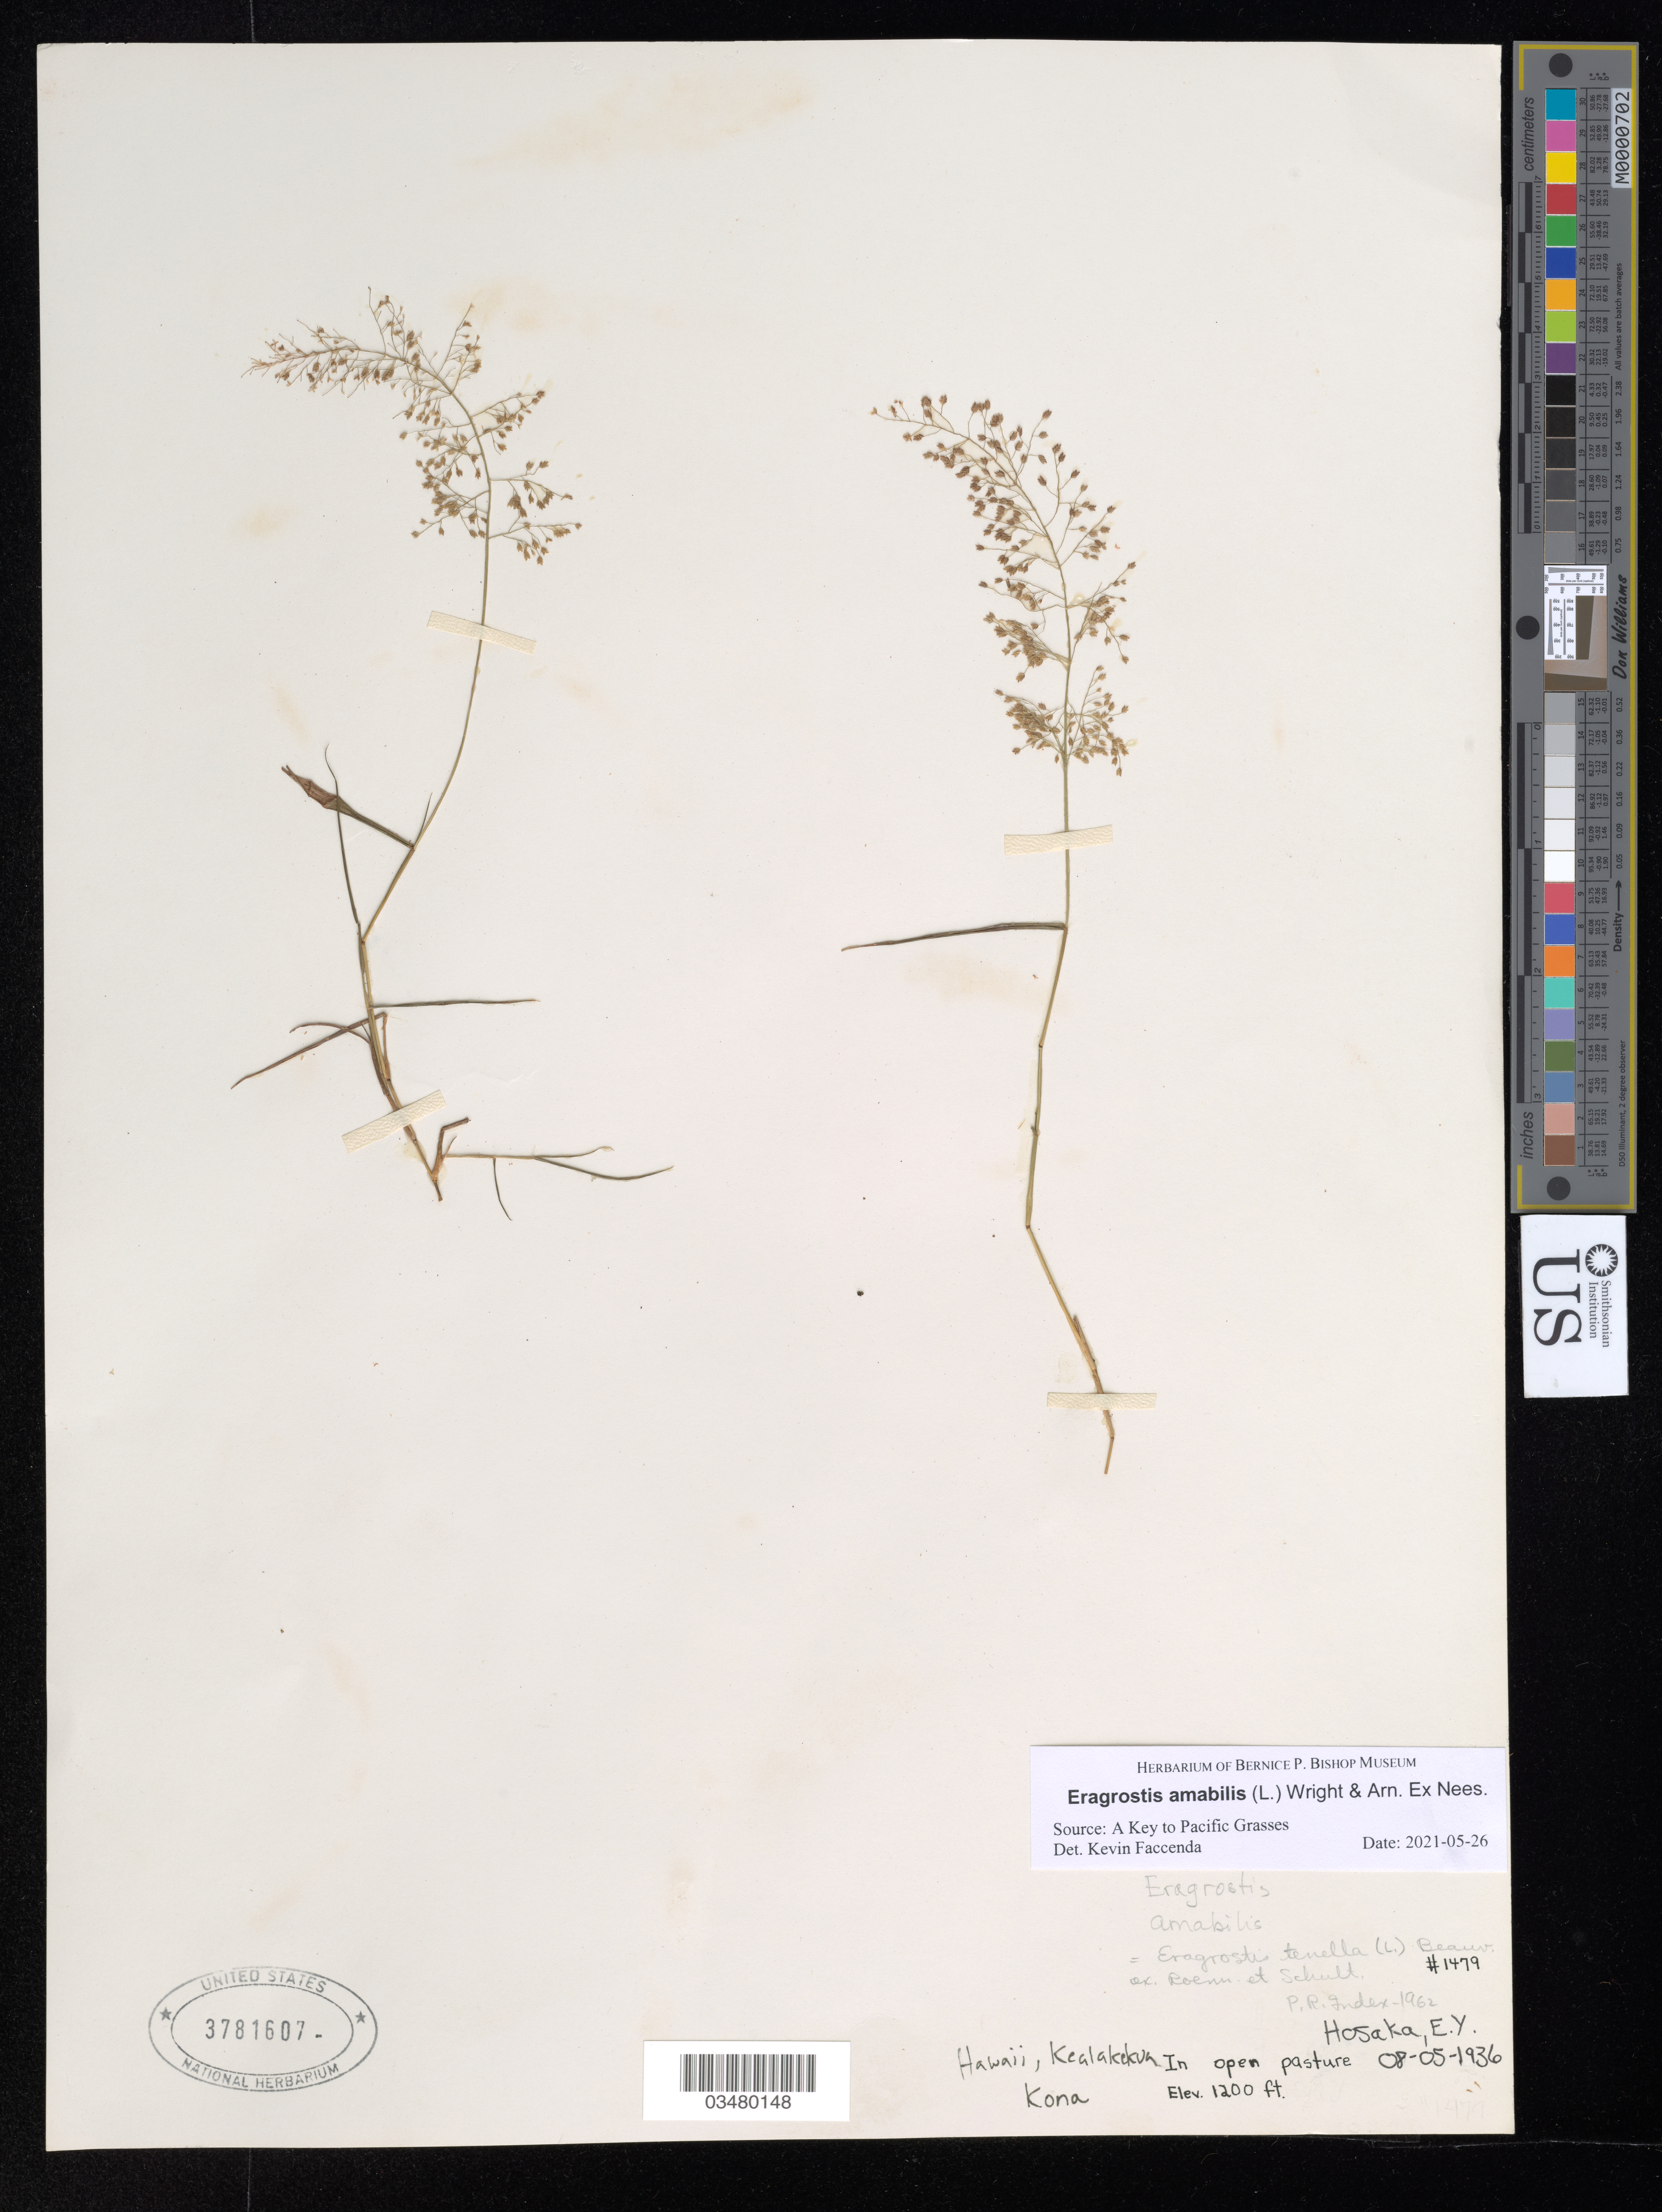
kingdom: Plantae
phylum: Tracheophyta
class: Liliopsida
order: Poales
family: Poaceae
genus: Eragrostis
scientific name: Eragrostis tenella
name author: (L.) P. Beauv. ex Roem. & Schult.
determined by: Wagner, W. L., (BOT), Smithsonian Institution - National Museum of Natural History (UNITED STATES)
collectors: E. Y. Hosaka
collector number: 1479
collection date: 1936-08-05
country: United States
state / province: Hawaii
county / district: Hawaii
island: Hawaii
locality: Kealakekua, Kona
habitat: Open pasture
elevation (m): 366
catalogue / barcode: US 3781607